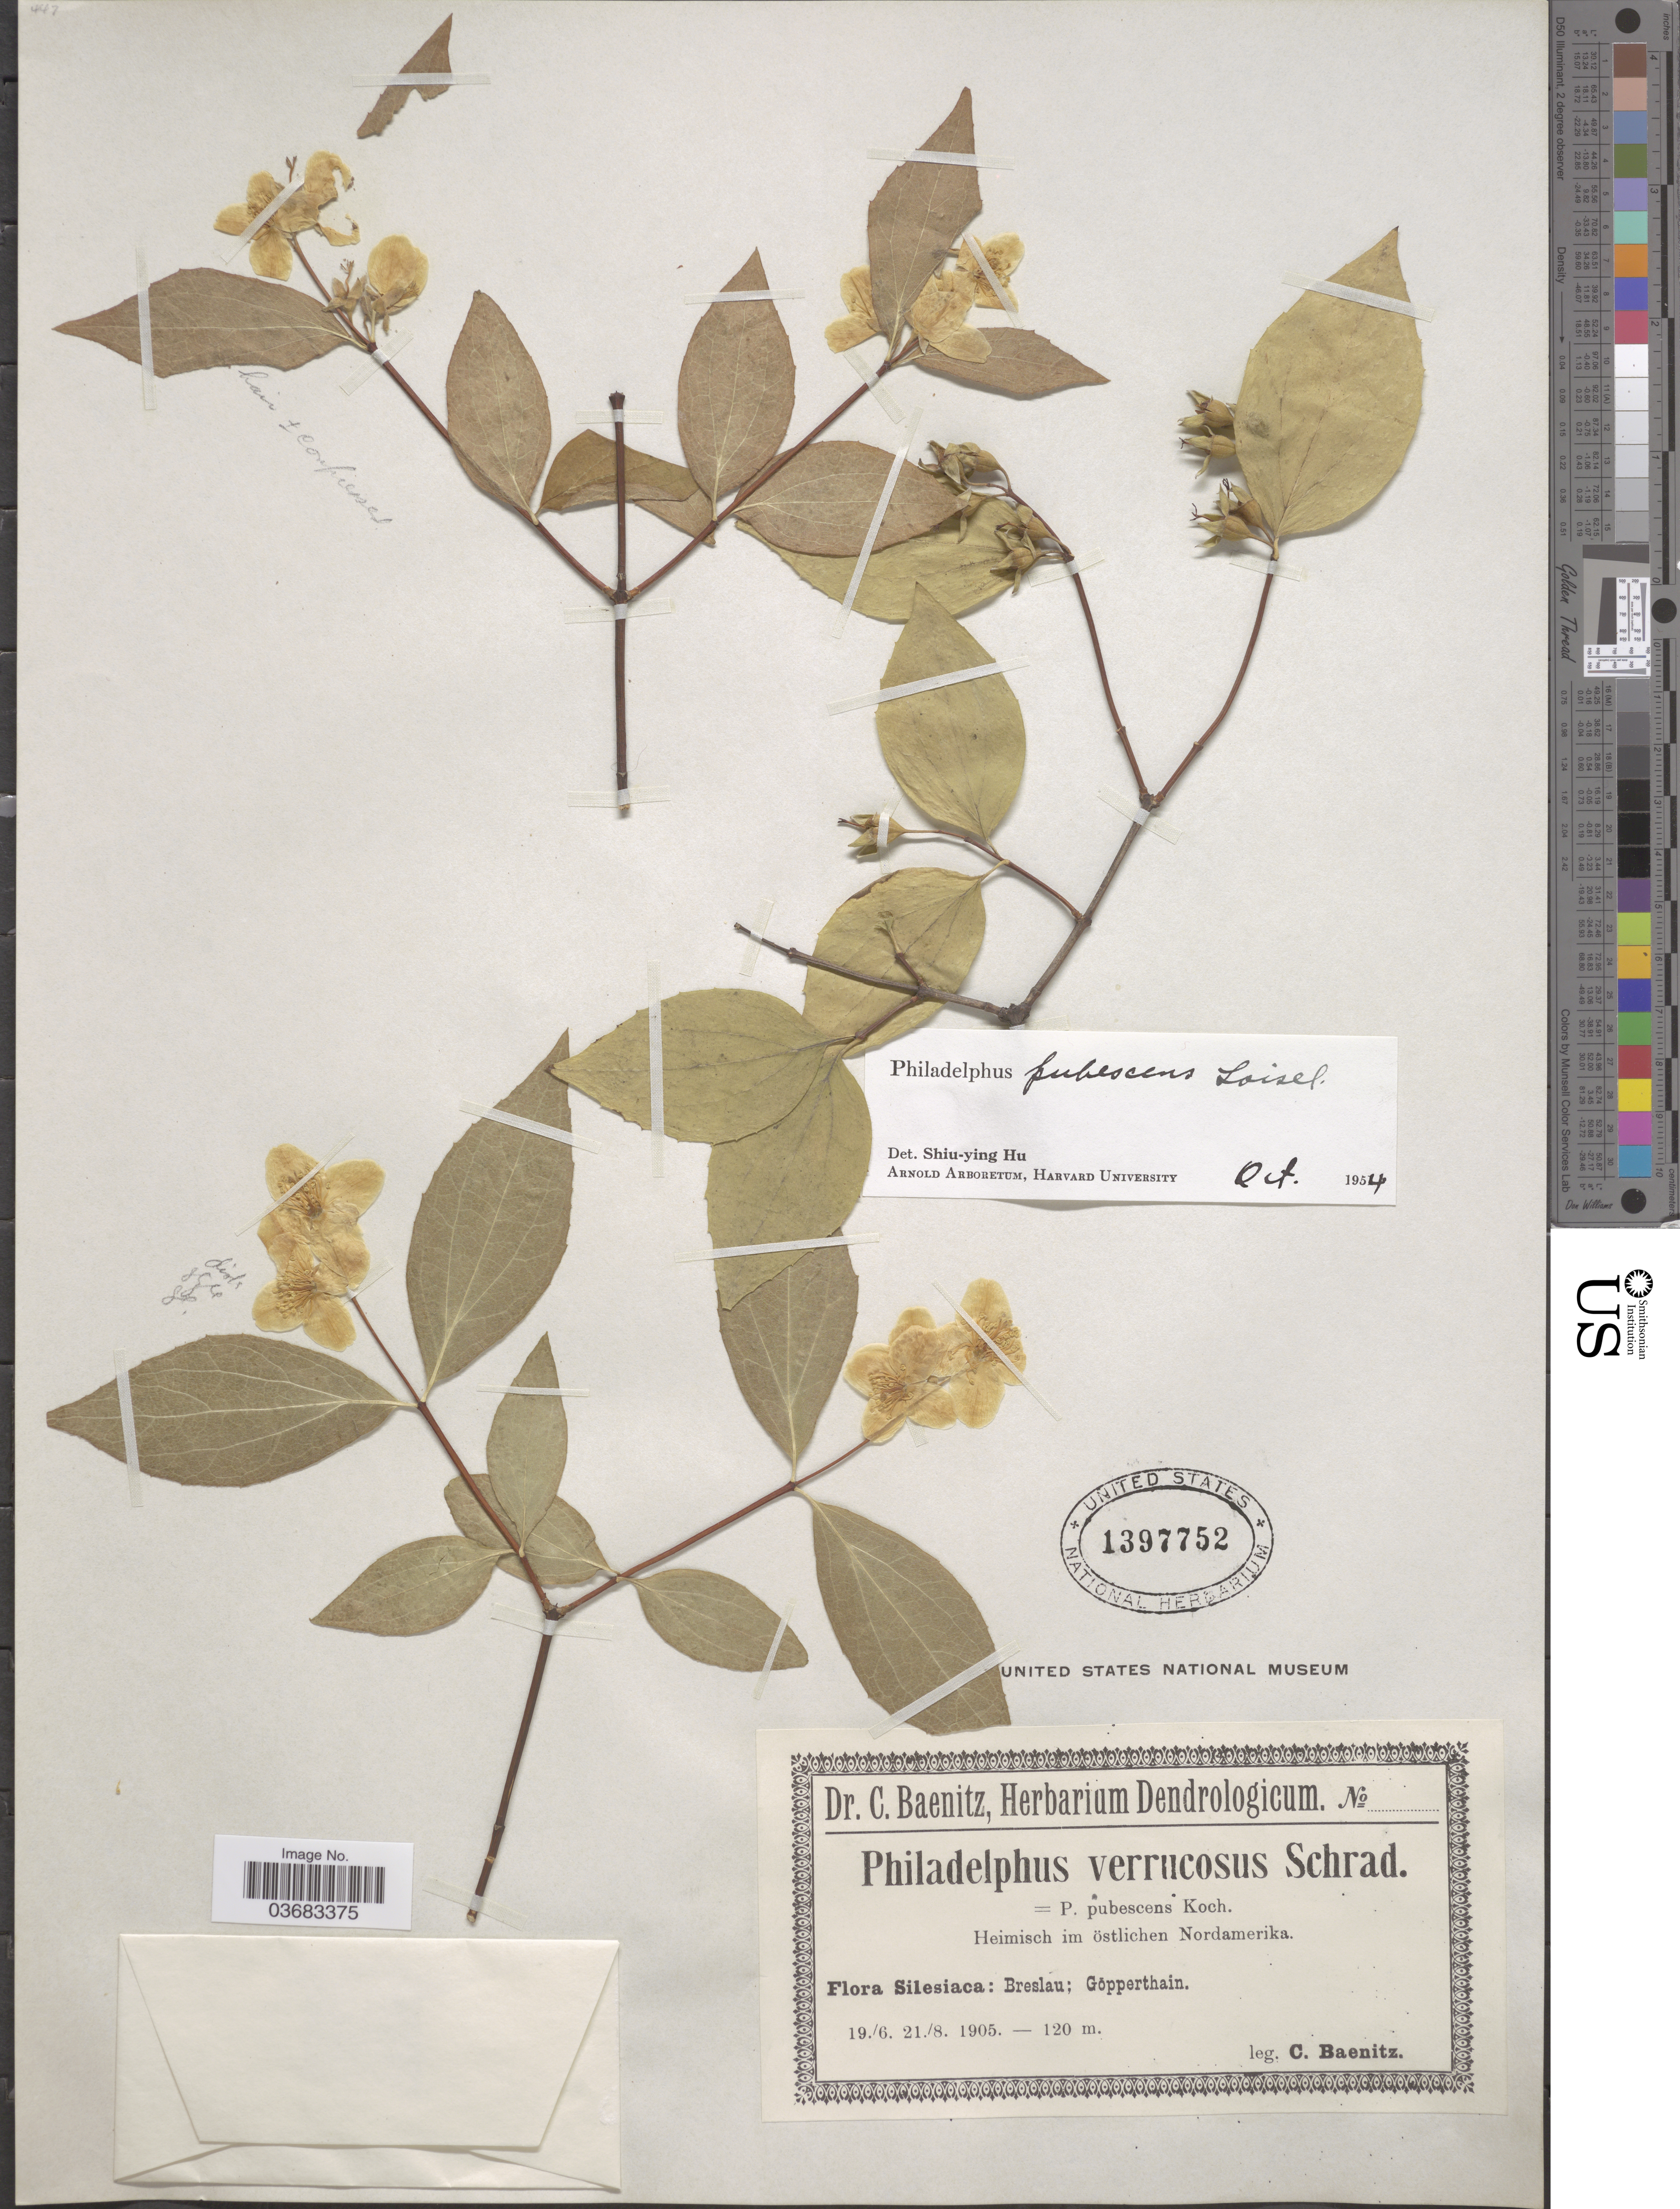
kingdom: Plantae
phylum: Tracheophyta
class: Magnoliopsida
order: Cornales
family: Hydrangeaceae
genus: Philadelphus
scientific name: Philadelphus pubescens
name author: Loisel.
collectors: C. G. Baenitz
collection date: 1905-06-19/1905-08-21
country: Poland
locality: Silesiaca: Breslau; Gŏpperthain.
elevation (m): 120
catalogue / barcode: US 1397752